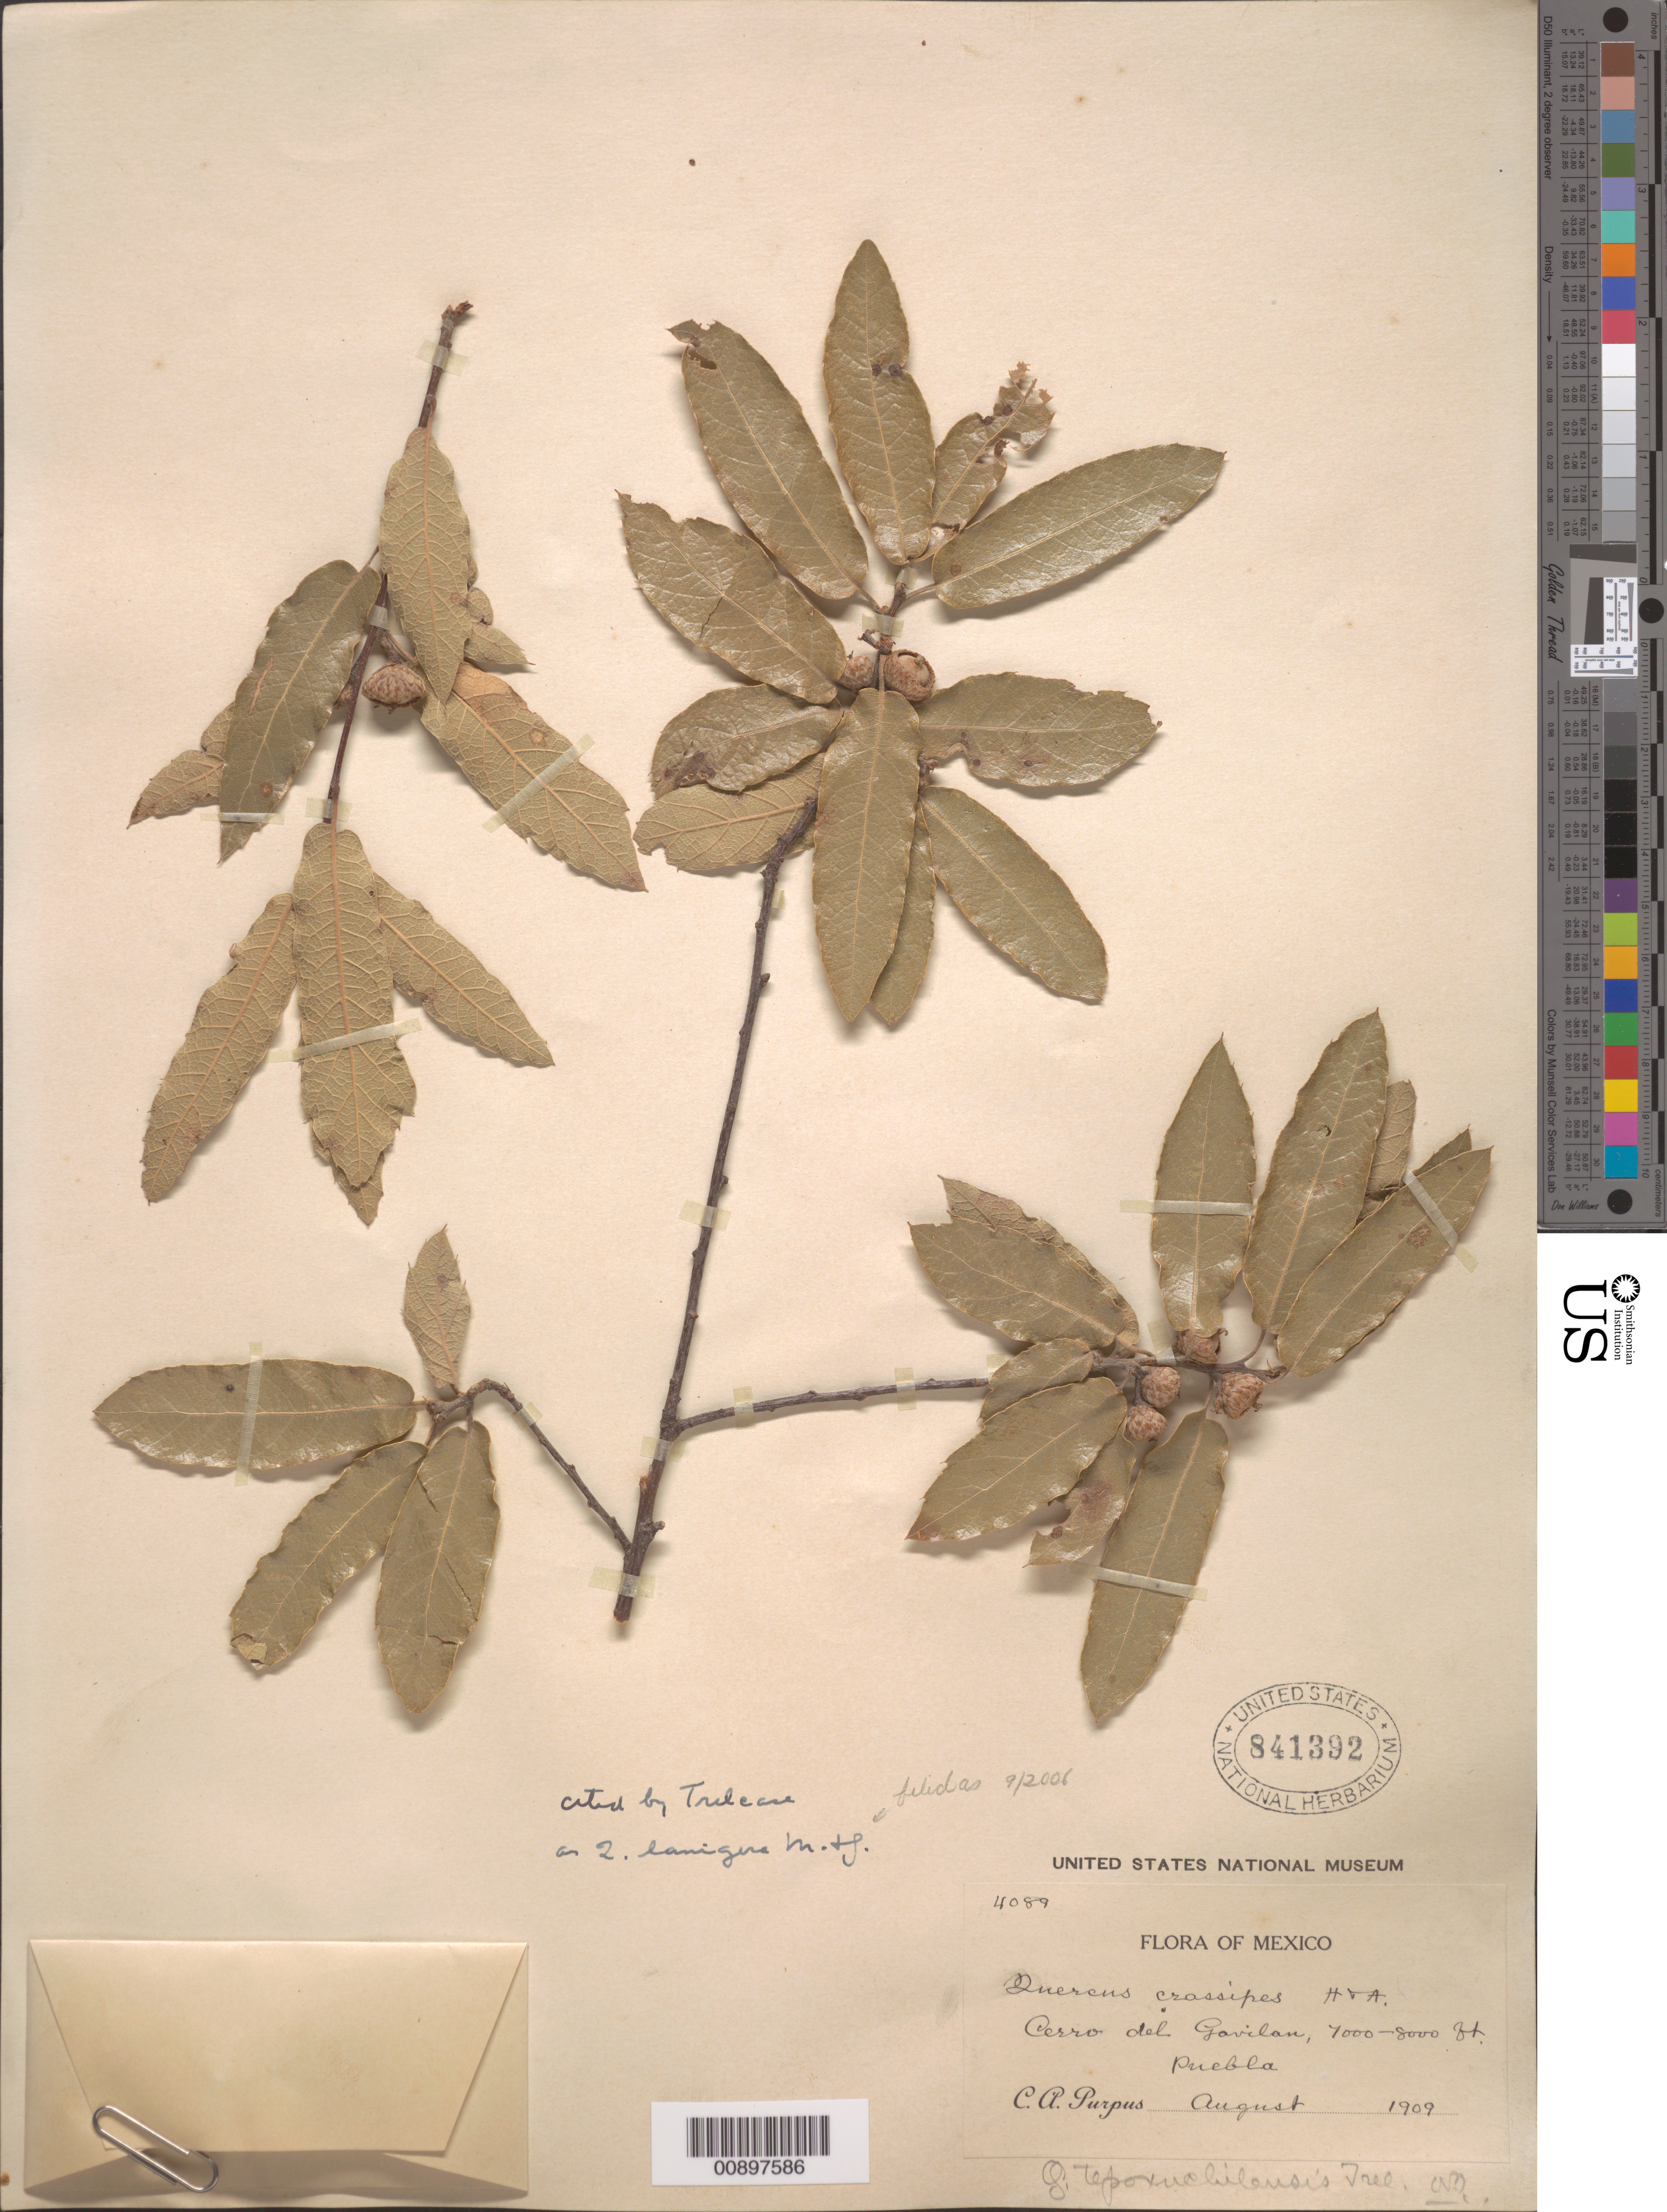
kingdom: Plantae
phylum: Tracheophyta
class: Magnoliopsida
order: Fagales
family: Fagaceae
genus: Quercus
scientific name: Quercus lanigera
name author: M. Martens & Galeotti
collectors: C. A. Purpus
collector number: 4089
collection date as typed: Aug 1909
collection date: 1909-08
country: Mexico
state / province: Puebla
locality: Cerro del Gavilán, Puebla.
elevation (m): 2134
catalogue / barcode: US 841392